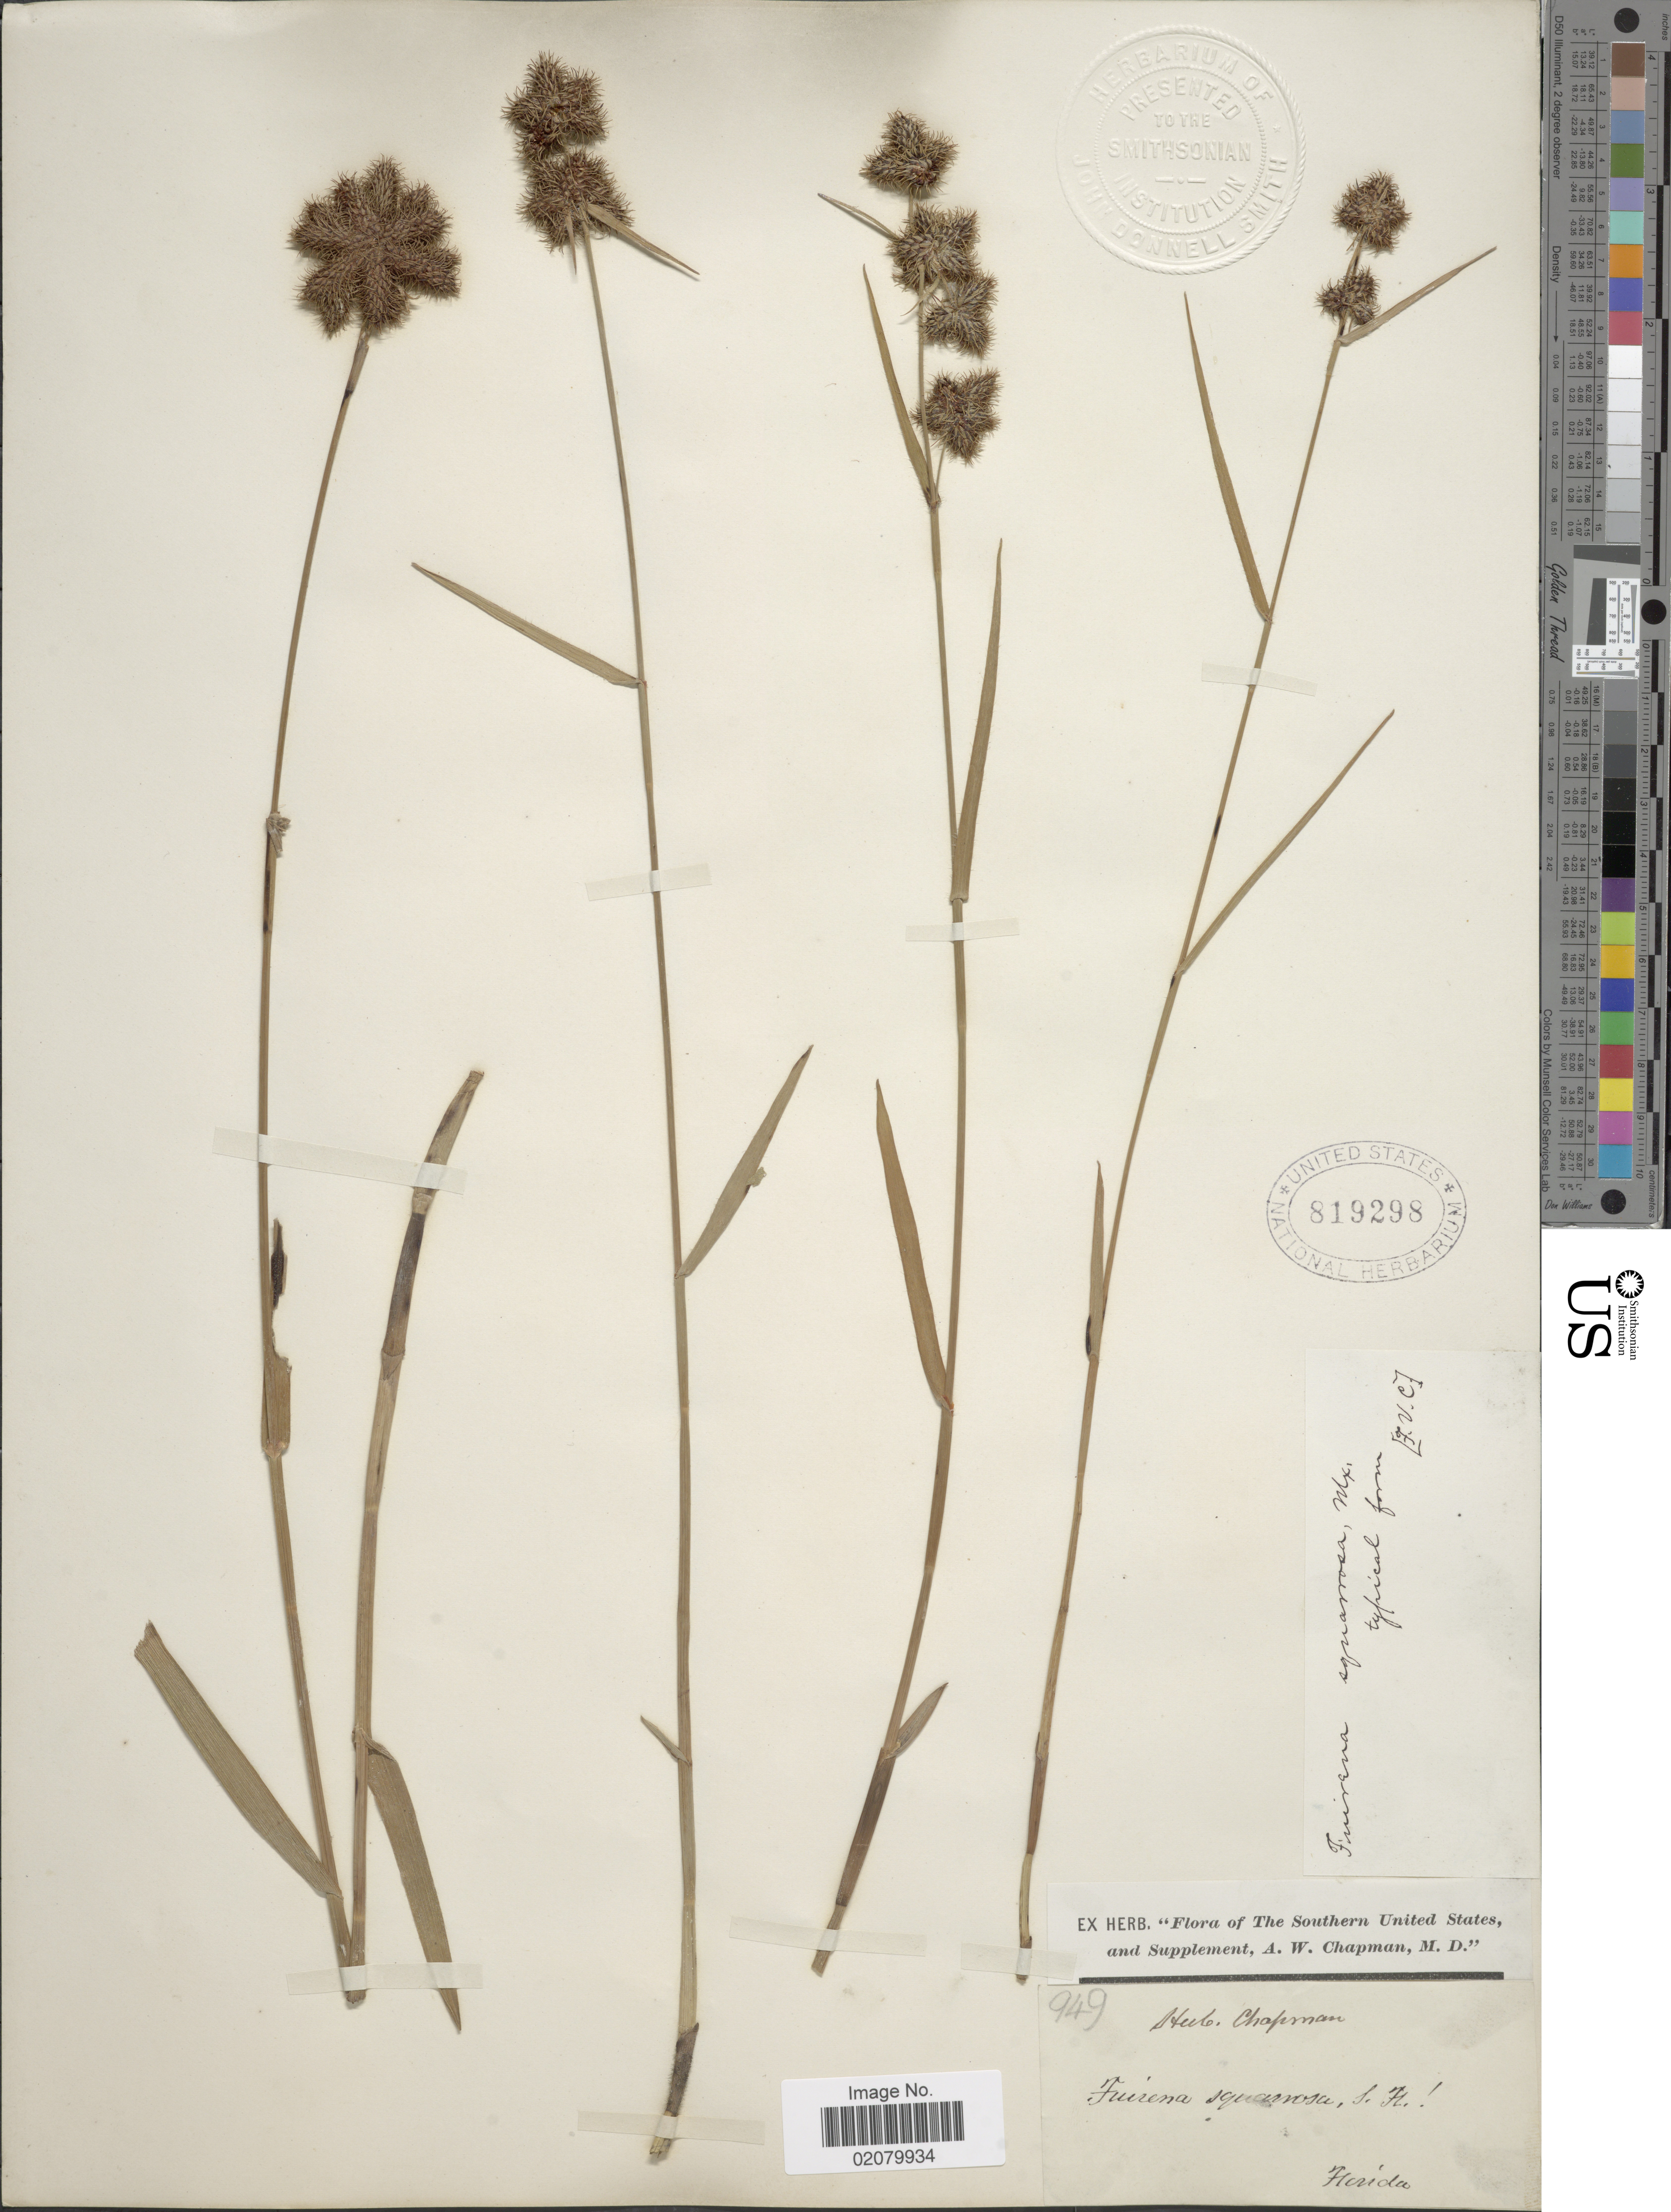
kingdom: Plantae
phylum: Tracheophyta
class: Liliopsida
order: Poales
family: Cyperaceae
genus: Fuirena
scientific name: Fuirena squarrosa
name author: Michx.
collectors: ex herb. A.W. Chapman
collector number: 949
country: United States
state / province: Florida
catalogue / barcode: US 819298